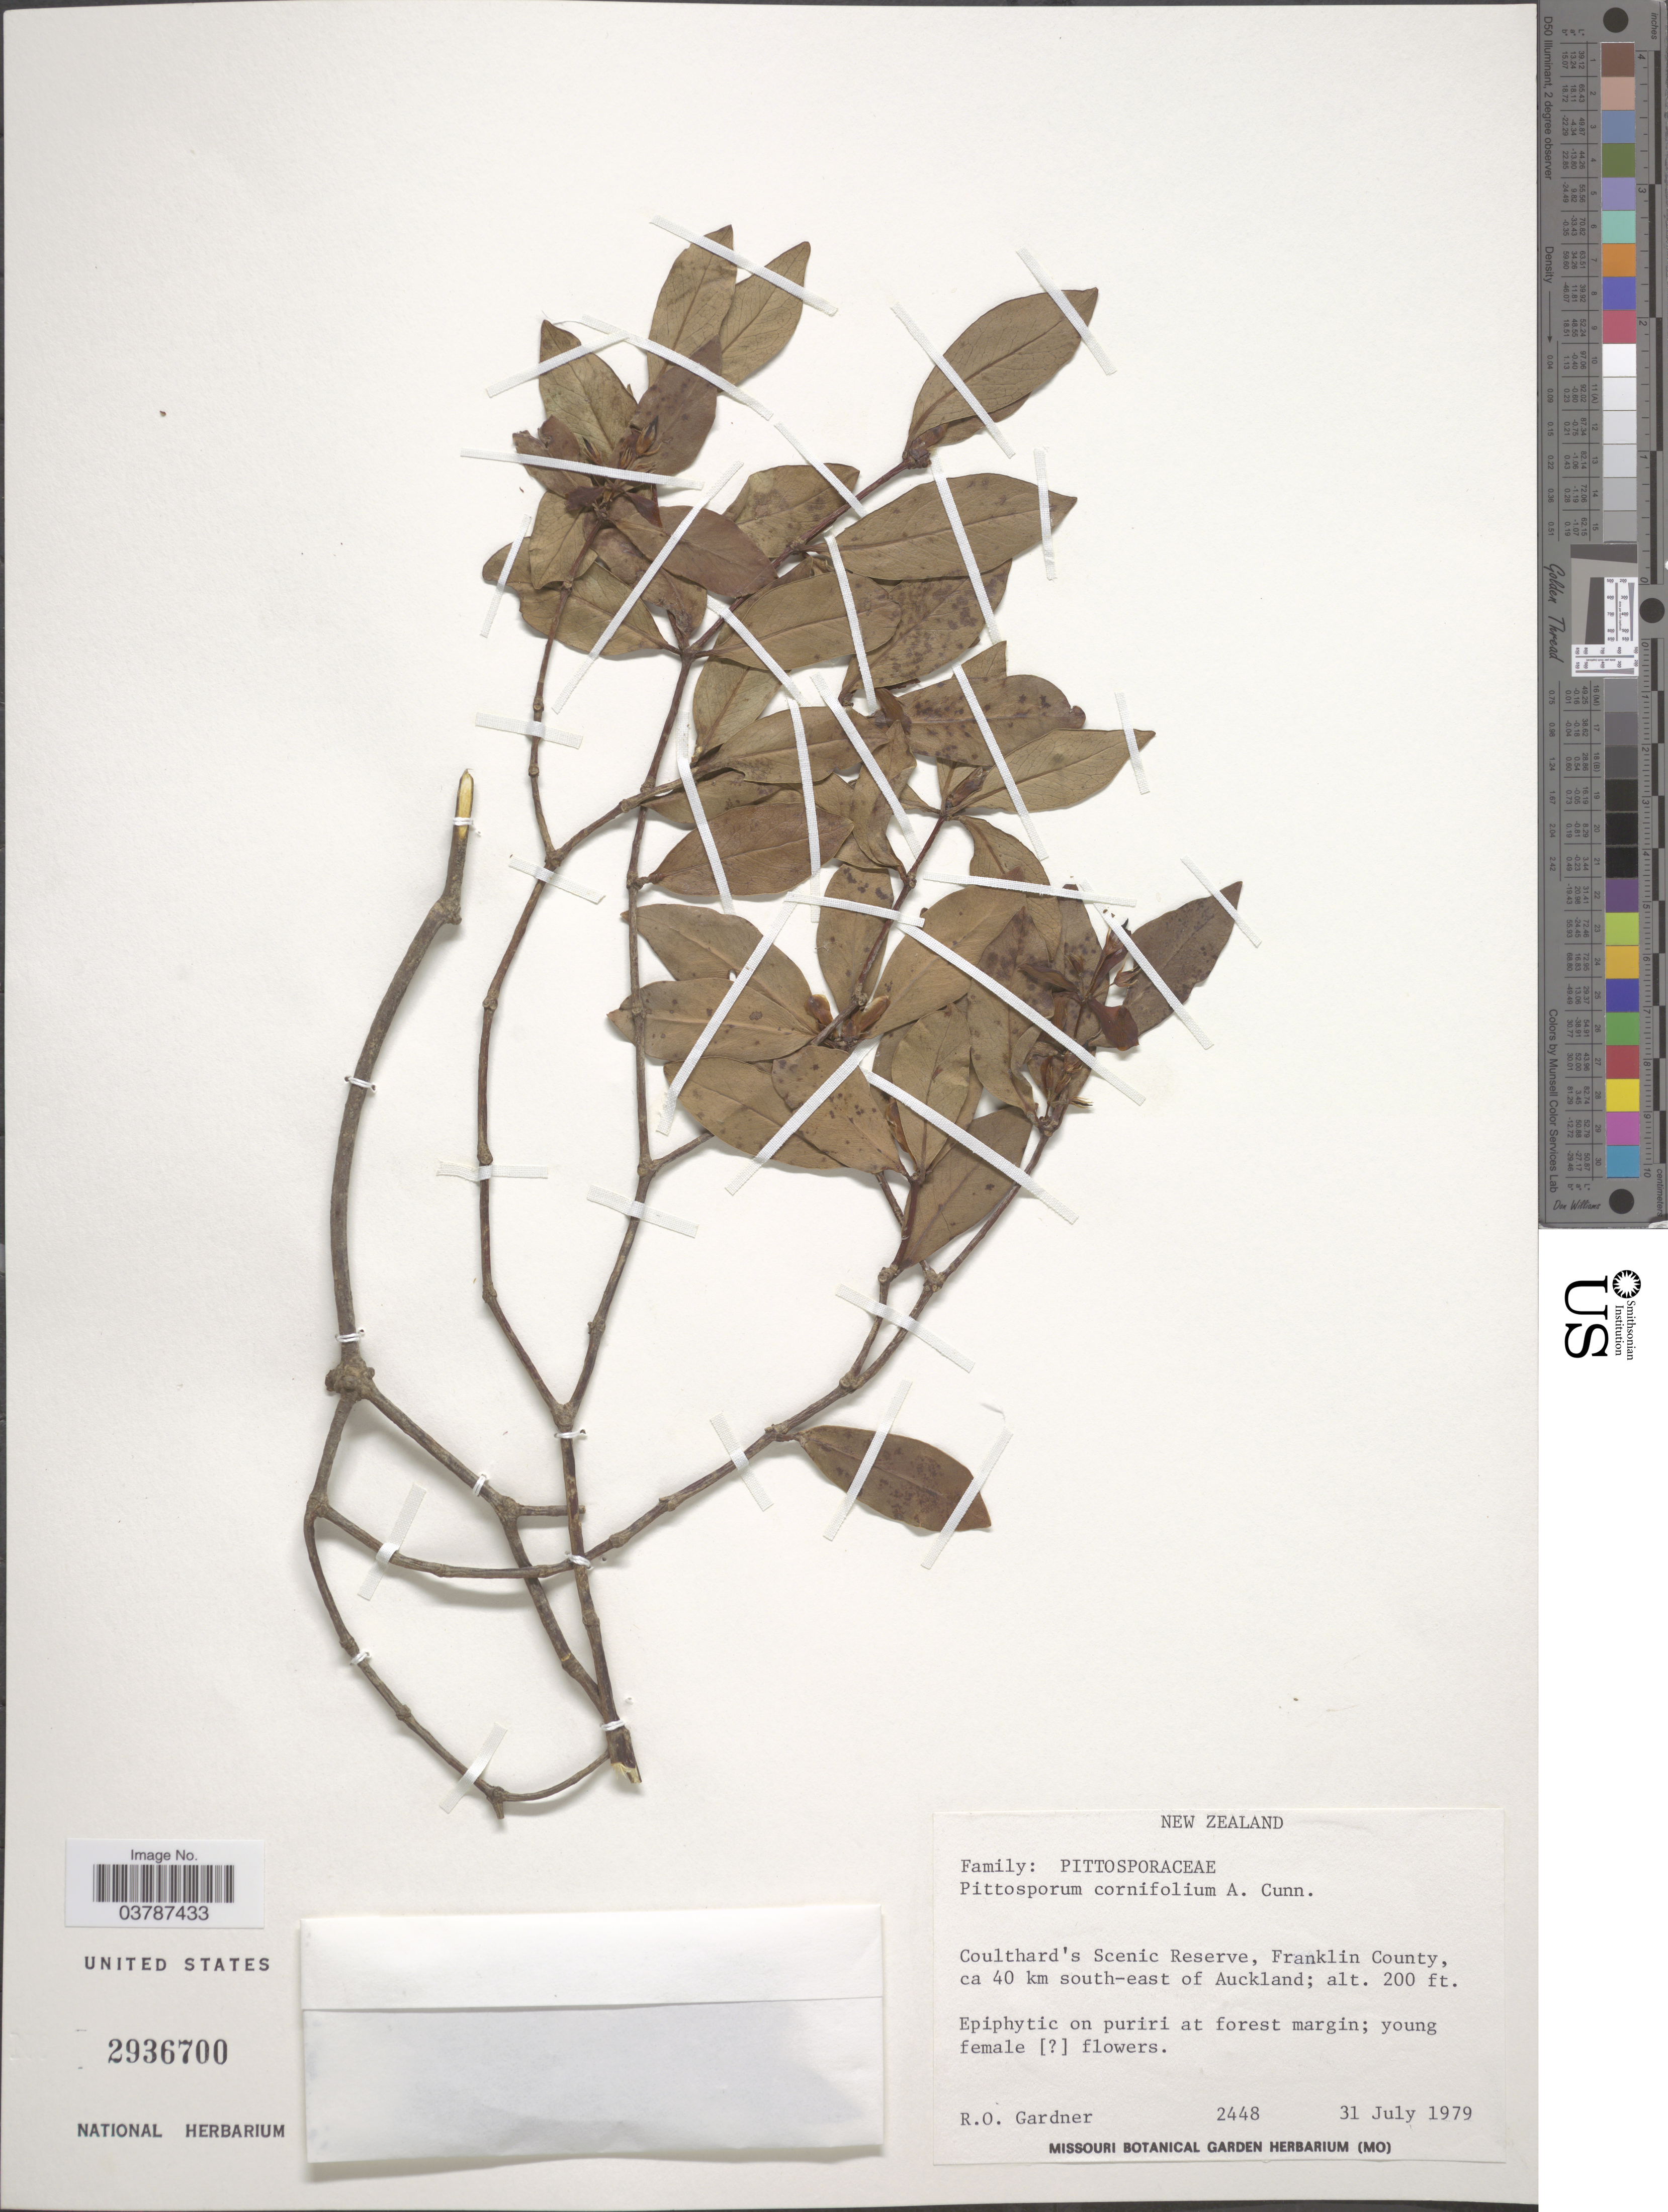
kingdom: Plantae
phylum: Tracheophyta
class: Magnoliopsida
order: Apiales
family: Pittosporaceae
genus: Pittosporum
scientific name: Pittosporum cornifolium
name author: A. Cunn.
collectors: R. O. Gardner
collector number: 2448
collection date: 1979-07-31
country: New Zealand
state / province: Auckland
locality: Coulthard's Scenic Reserve, Franklin County, ca 40 km south-east of Auckland.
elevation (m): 61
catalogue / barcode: US 2936700